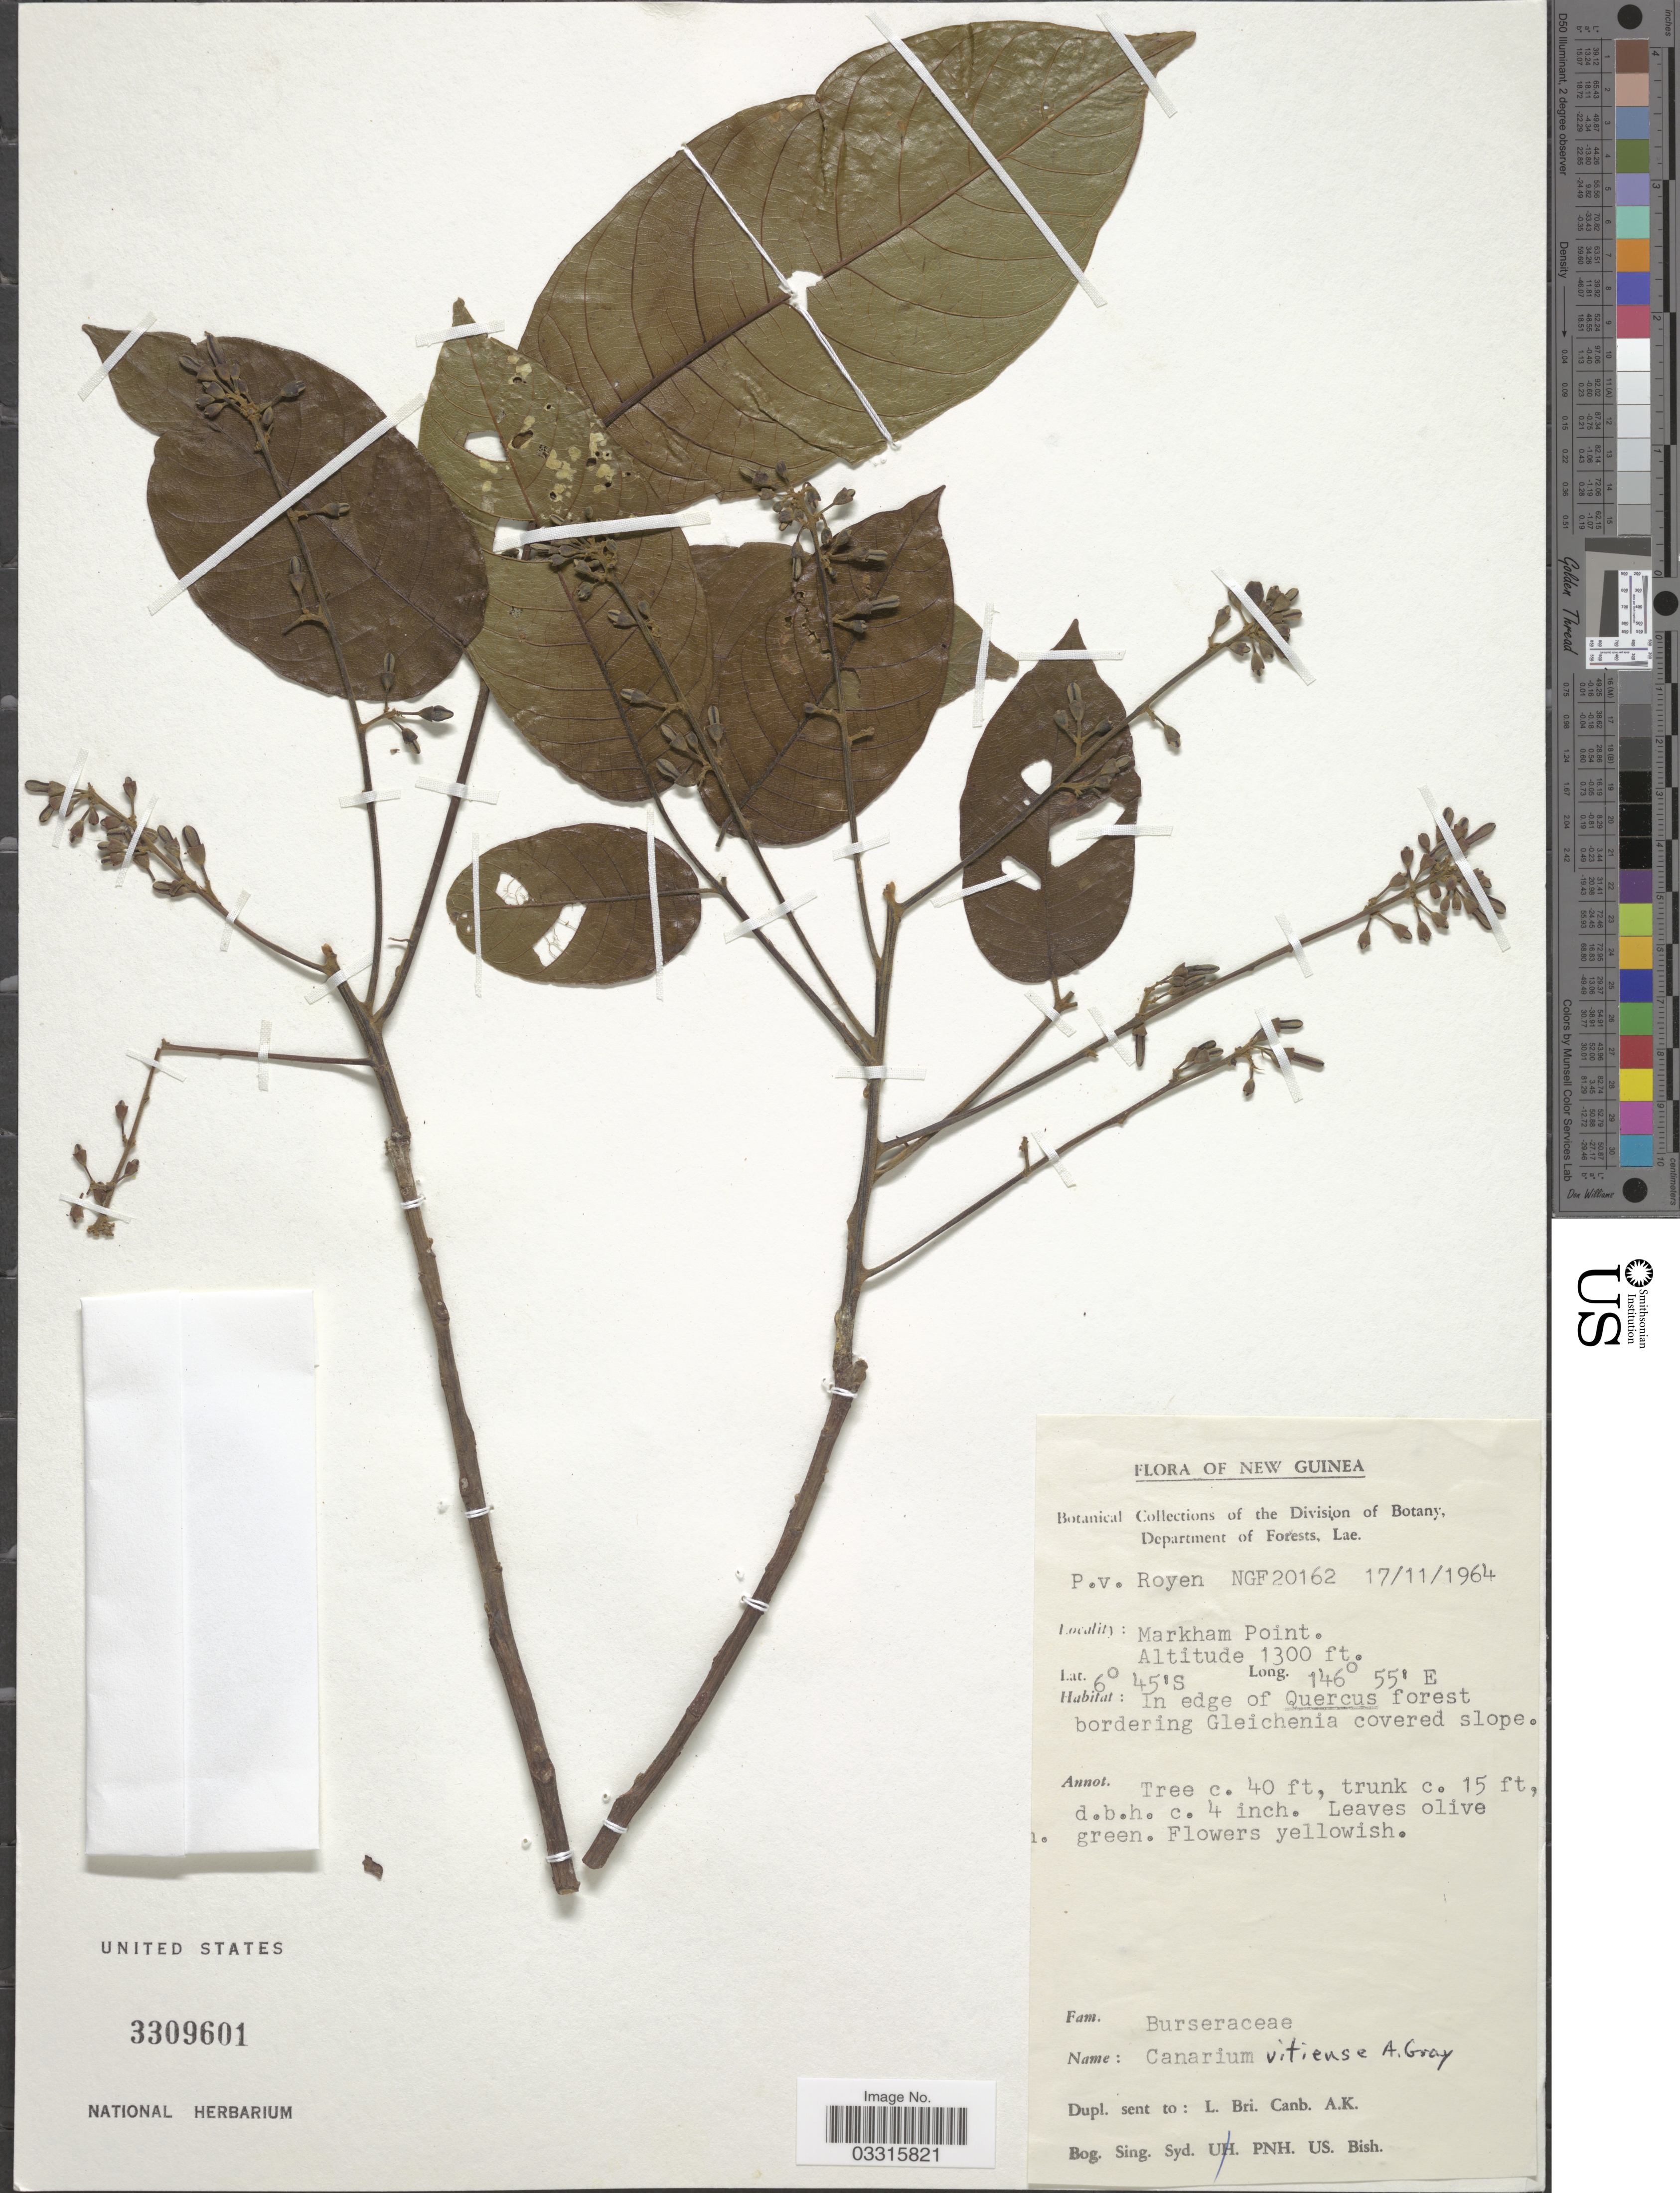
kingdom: Plantae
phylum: Tracheophyta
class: Magnoliopsida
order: Sapindales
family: Burseraceae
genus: Canarium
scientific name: Canarium vitiense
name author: A. Gray in Wilkes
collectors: P. van Royen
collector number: NGF 20162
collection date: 1964-11-17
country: Papua New Guinea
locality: New Guinea. Markham Point.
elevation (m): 396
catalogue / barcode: US 3309601